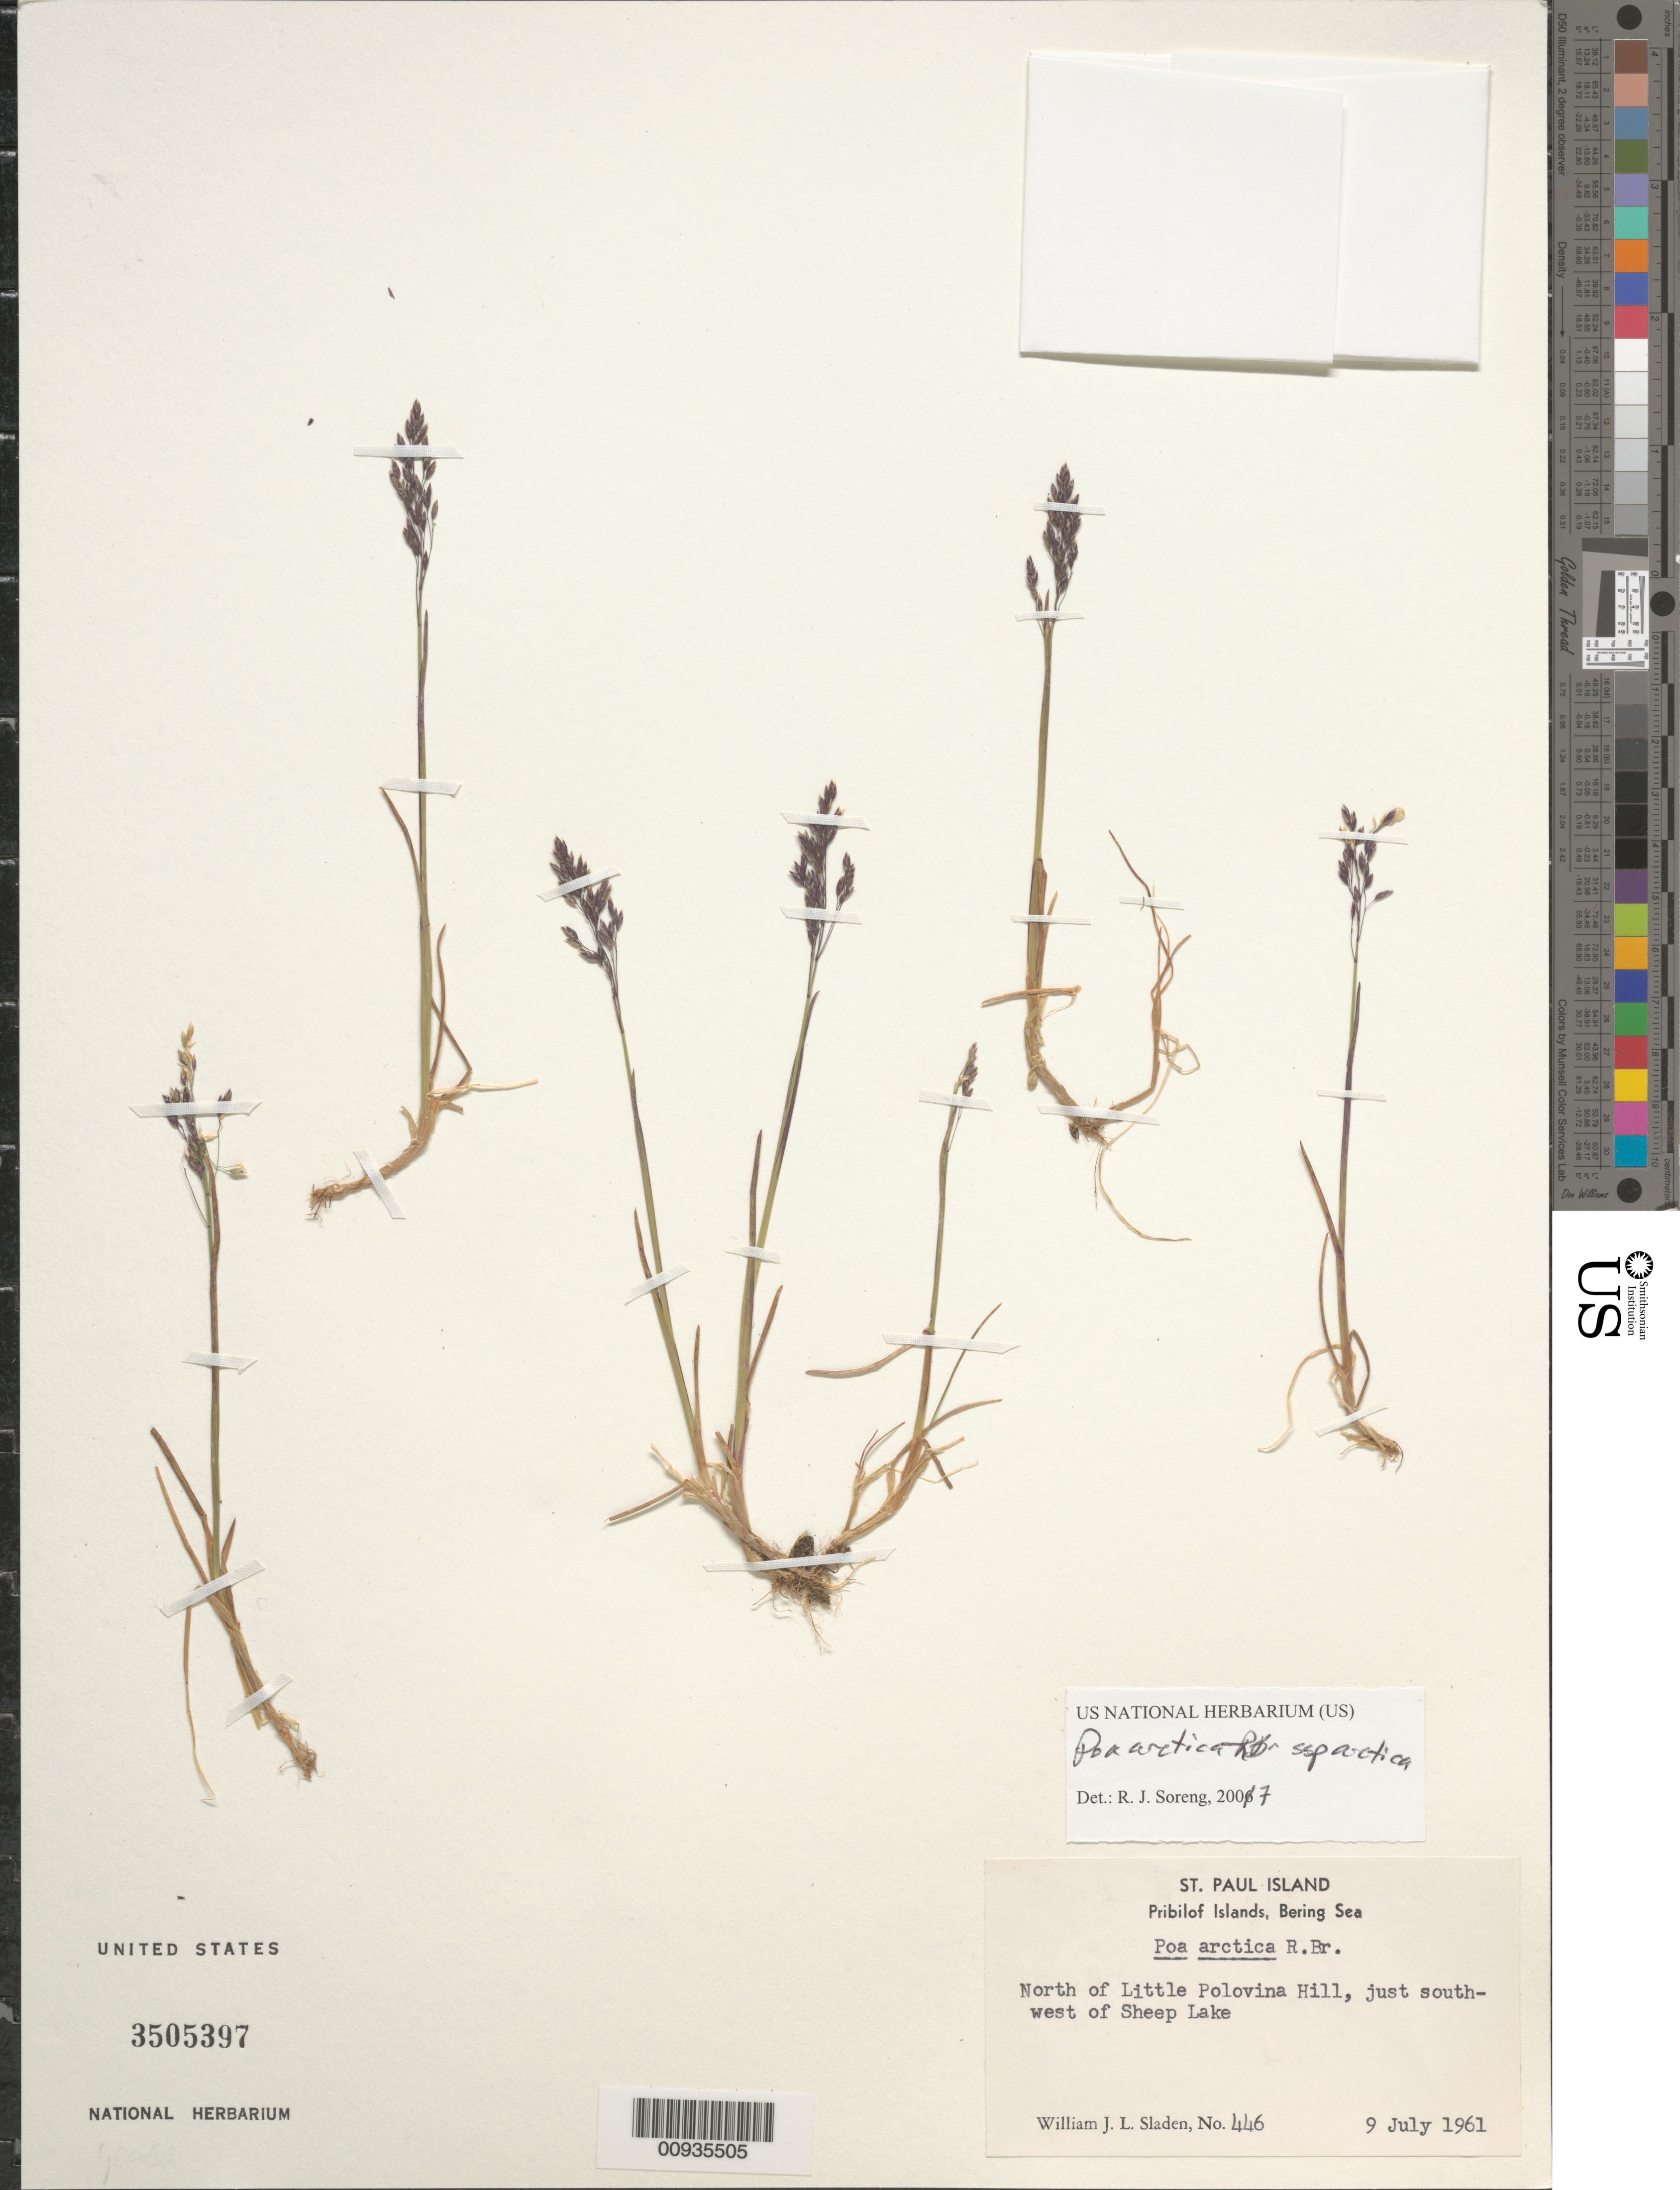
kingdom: Plantae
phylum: Tracheophyta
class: Liliopsida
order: Poales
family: Poaceae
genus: Poa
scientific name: Poa arctica subsp. arctica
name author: R. Br.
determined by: Soreng, Robert J., Research Associate (BOT), Smithsonian Institution - National Museum of Natural History (UNITED STATES)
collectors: W. Sladen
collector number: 446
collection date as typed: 09 Jul 1961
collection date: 1961-07-09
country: United States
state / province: Alaska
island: St. Paul Island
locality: North of Little Polovina Hill, just southwest of Sheep Lake, Bering Sea, Pribilof Islands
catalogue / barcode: US 3505396